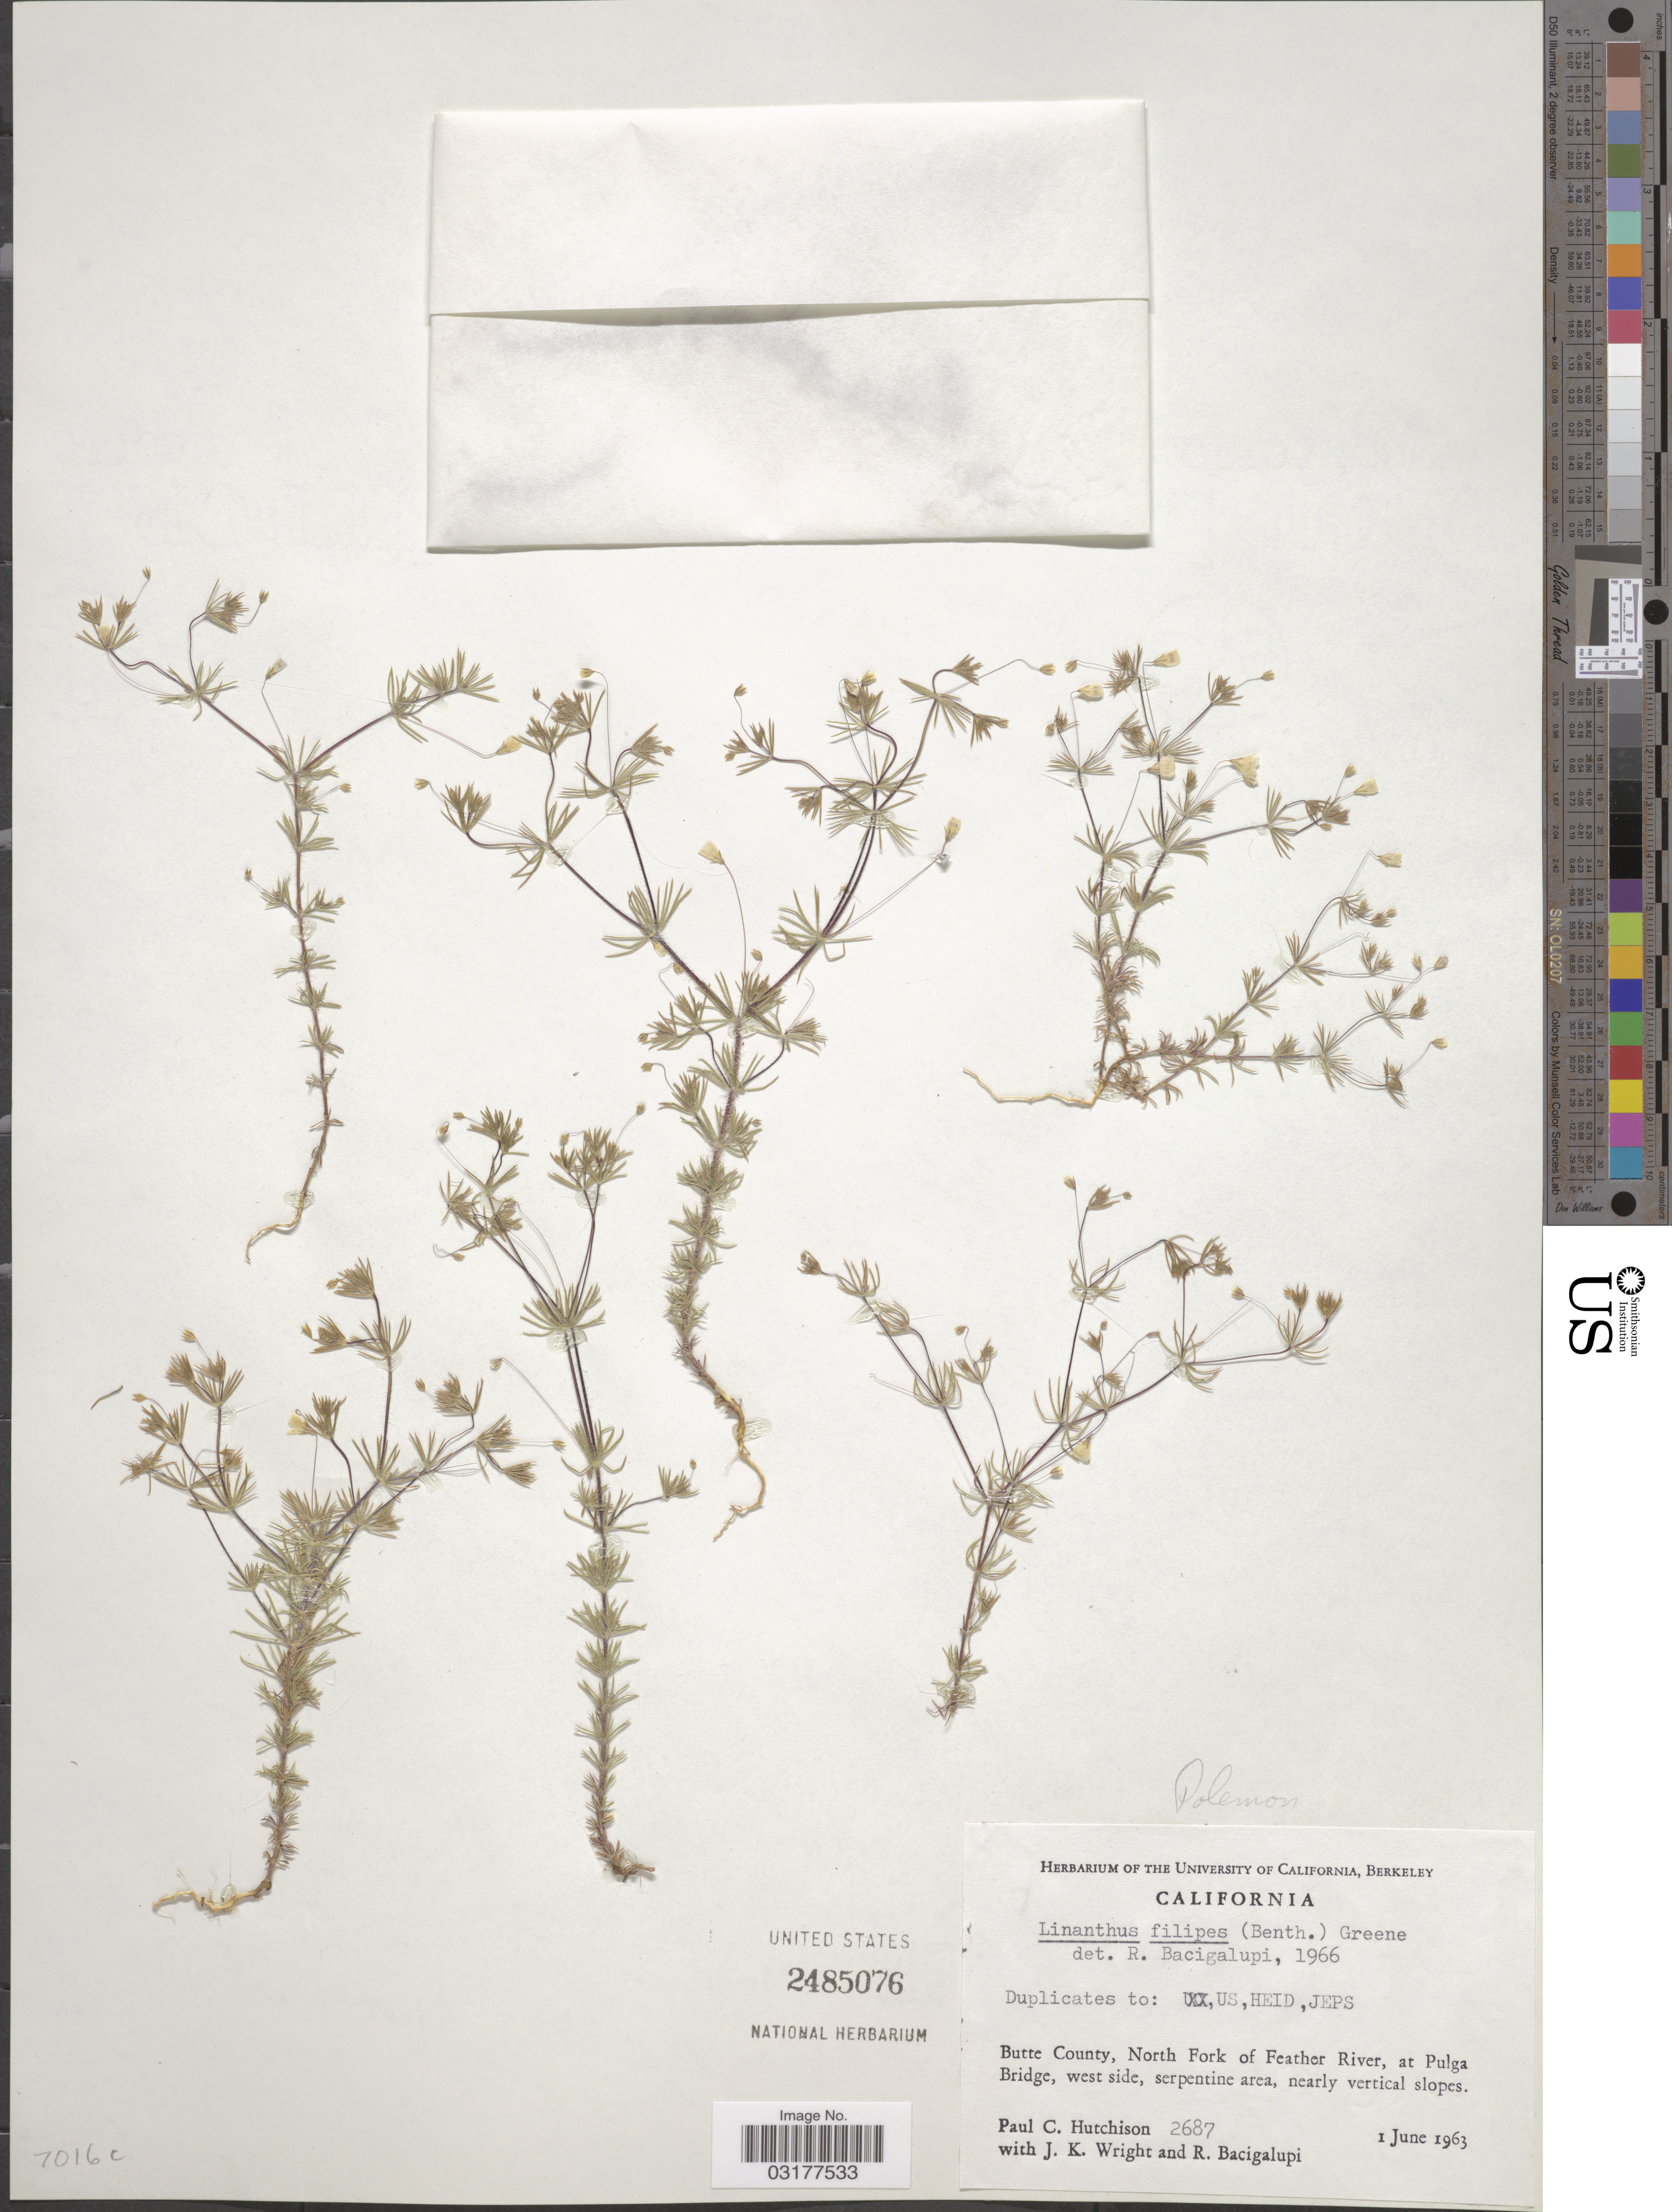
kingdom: Plantae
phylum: Tracheophyta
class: Magnoliopsida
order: Ericales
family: Polemoniaceae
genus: Leptosiphon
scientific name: Leptosiphon filipes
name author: (Benth.) J.M. Porter & L.A. Johnson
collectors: P. C. Hutchison, J. K. Wright & R. Bacigalupi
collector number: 2687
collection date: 1963-06-01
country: United States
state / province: California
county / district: Butte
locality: Butte County, North Fork of Feather River, at Pulga Bridge, west side, serptentine area, nearly vertical slopes.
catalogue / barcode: US 2485076